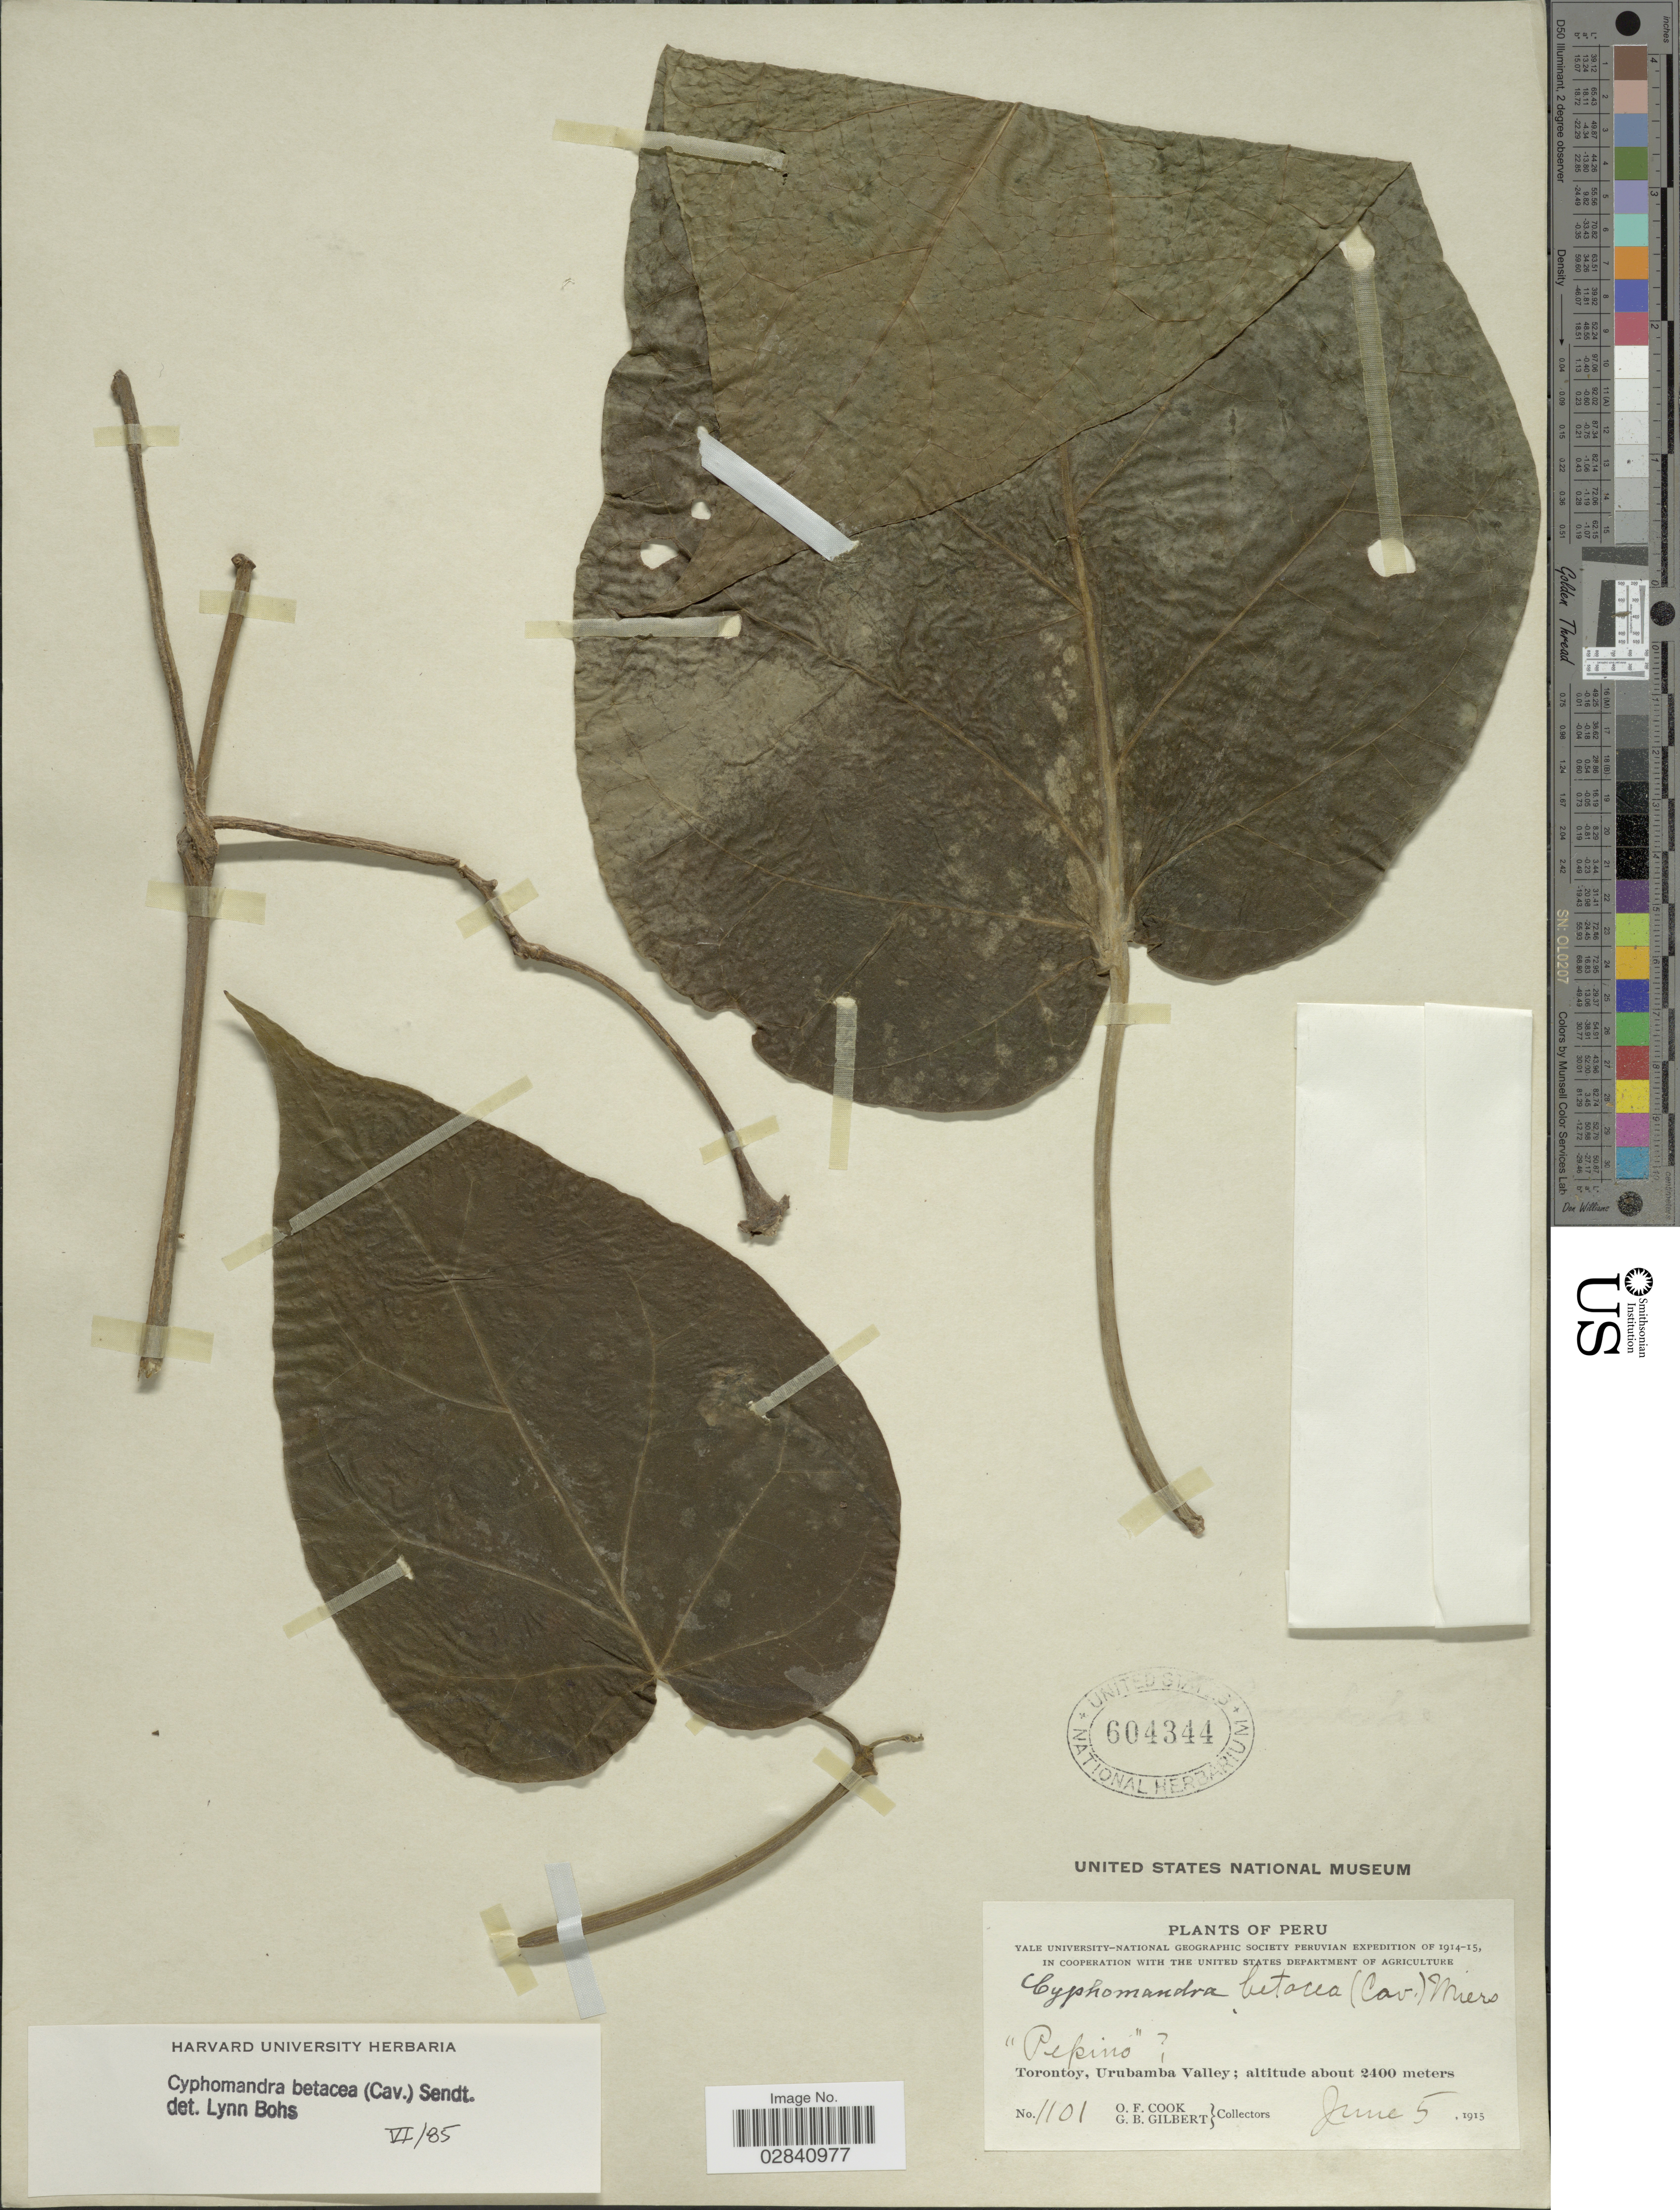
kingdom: Plantae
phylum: Tracheophyta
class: Magnoliopsida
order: Solanales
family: Solanaceae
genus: Cyphomandra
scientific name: Cyphomandra betacea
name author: (Cav.) Sendtn.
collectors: O. F. Cook & G. B. Gilbert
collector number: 1101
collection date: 1915-06-05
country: Peru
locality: Torontoy, Urubamba Valley.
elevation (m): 2400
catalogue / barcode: US 604344